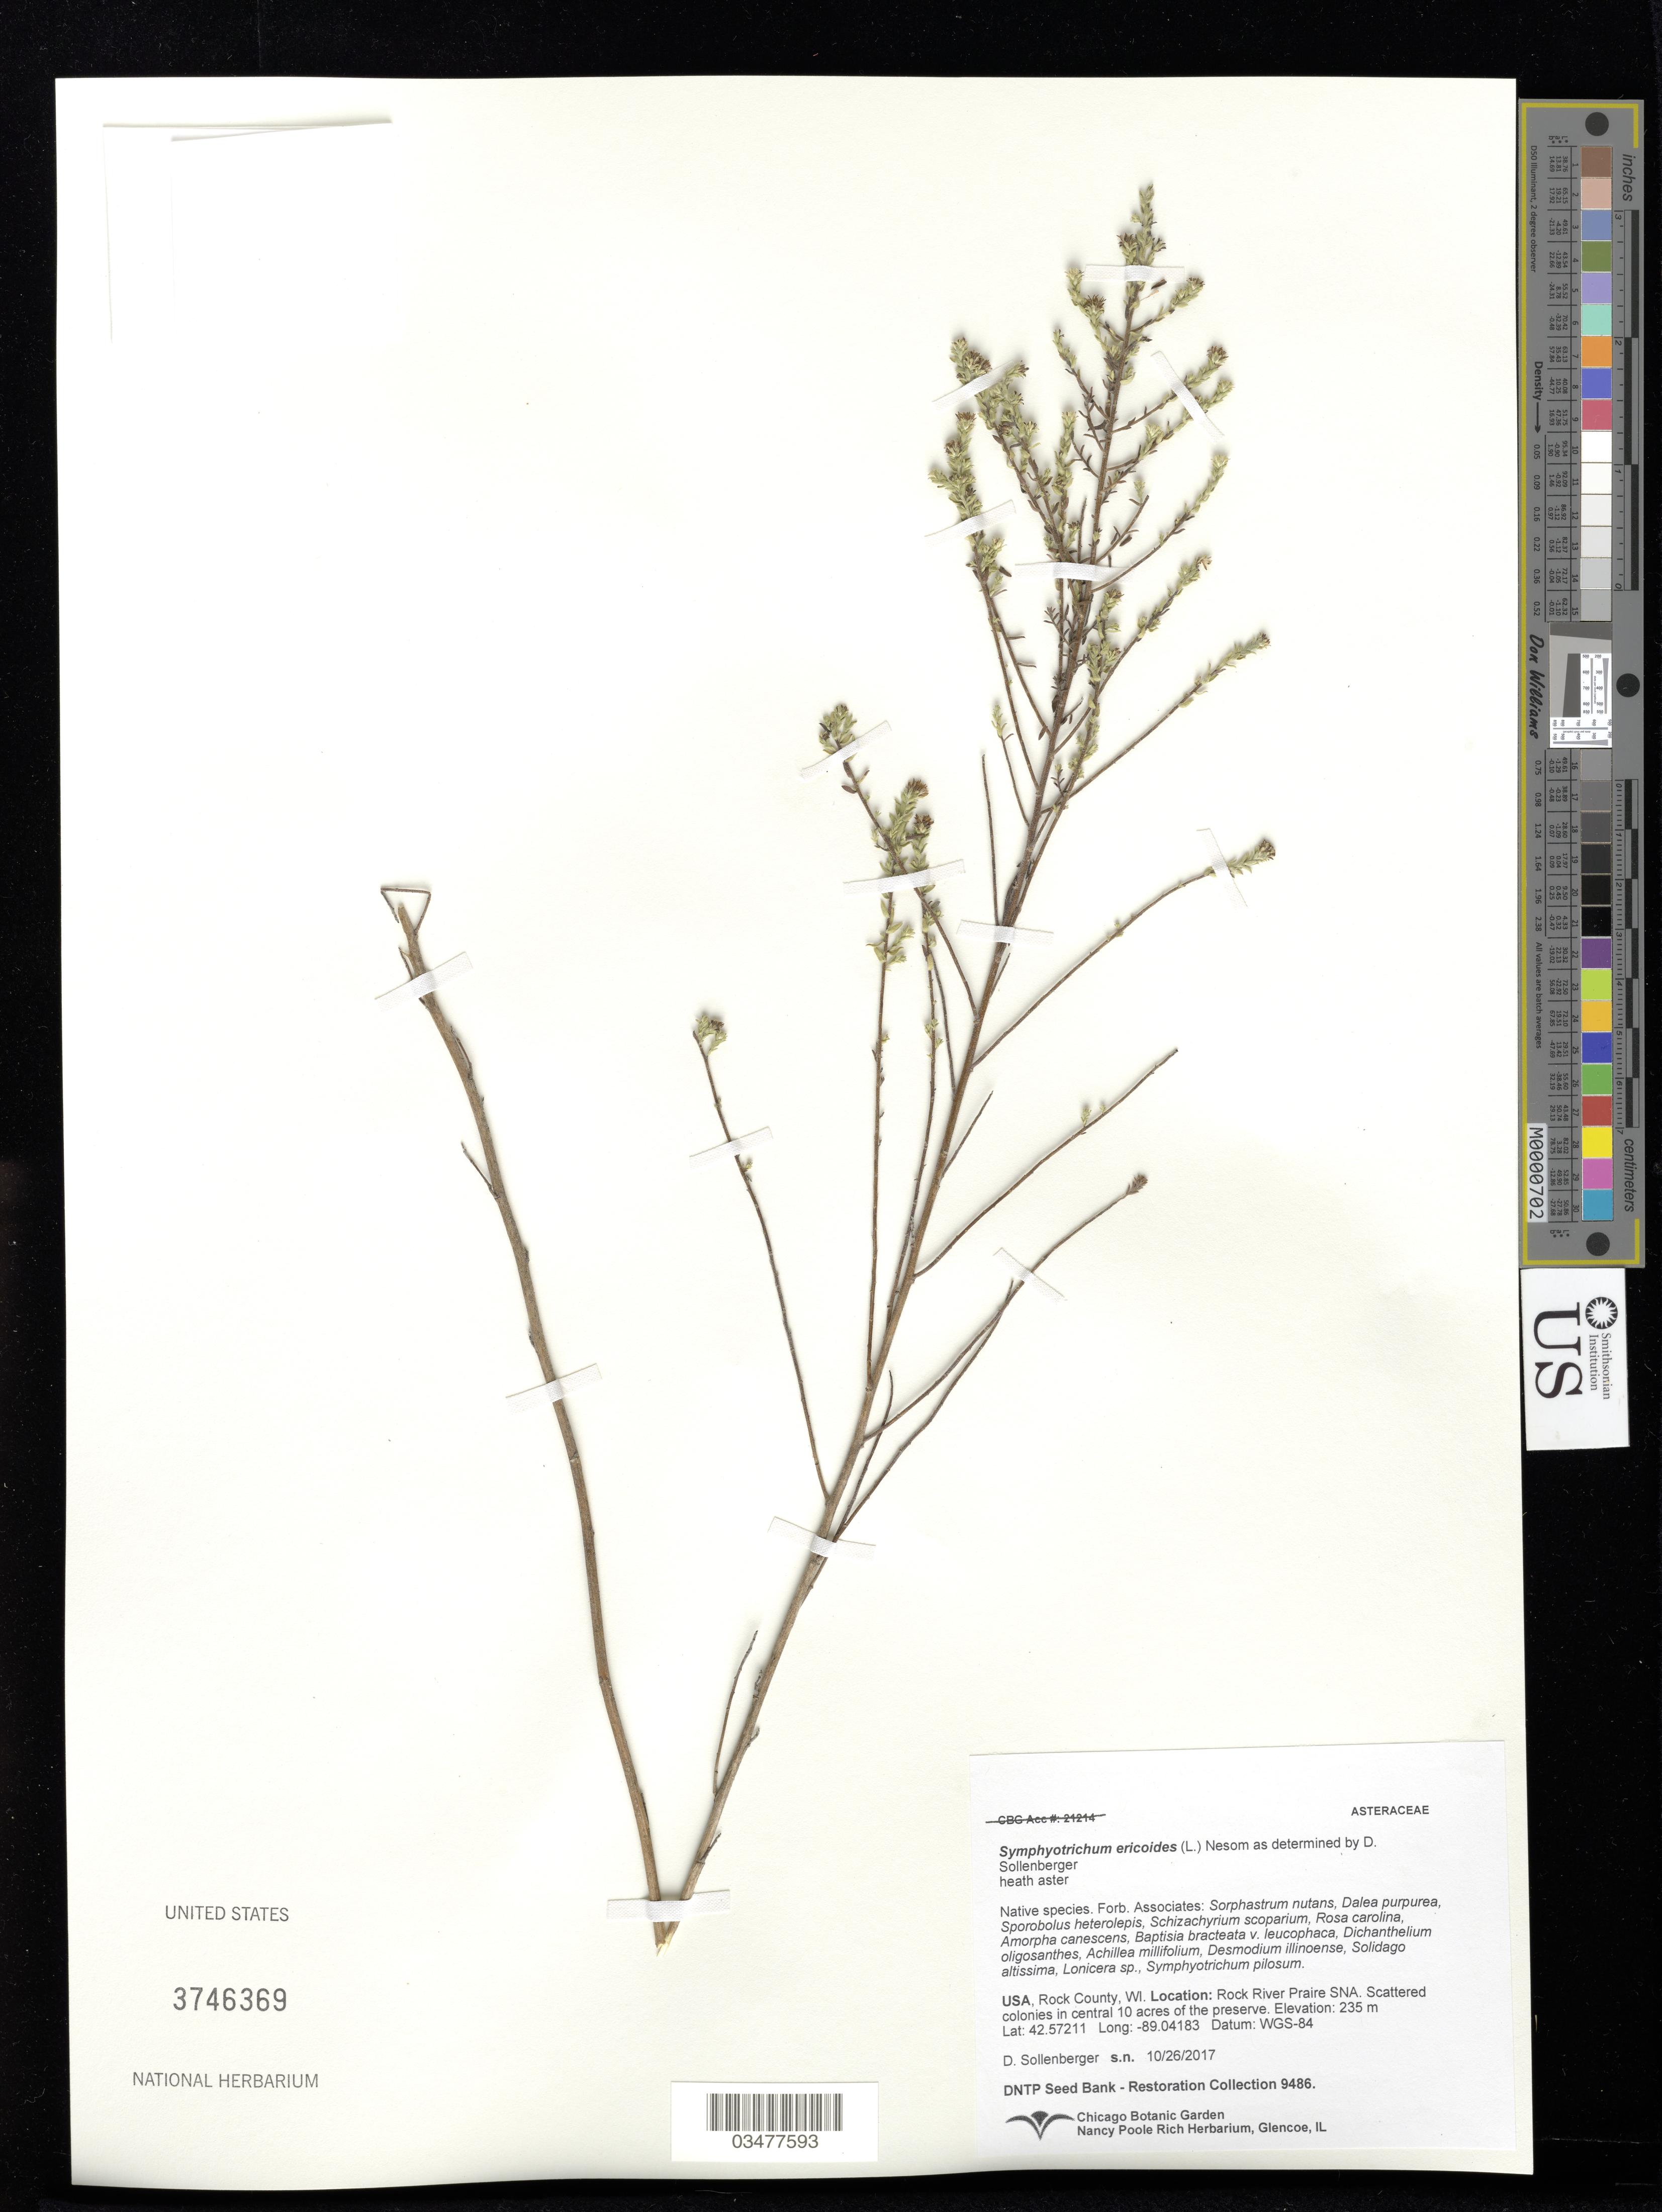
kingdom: Plantae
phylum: Tracheophyta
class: Magnoliopsida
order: Asterales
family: Asteraceae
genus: Symphyotrichum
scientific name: Symphyotrichum ericoides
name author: (L.) G.L. Nesom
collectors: D. Sollenberger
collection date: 2017-10-26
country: United States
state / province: Wisconsin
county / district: Rock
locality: Rock River Prairie SNA, Scattered colonies in central 10 acres of the preserve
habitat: With Dalea purpurea, Rosa carolina, Amorpha canescens, Lonicera sp., ect.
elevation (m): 72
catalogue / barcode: US 3746369